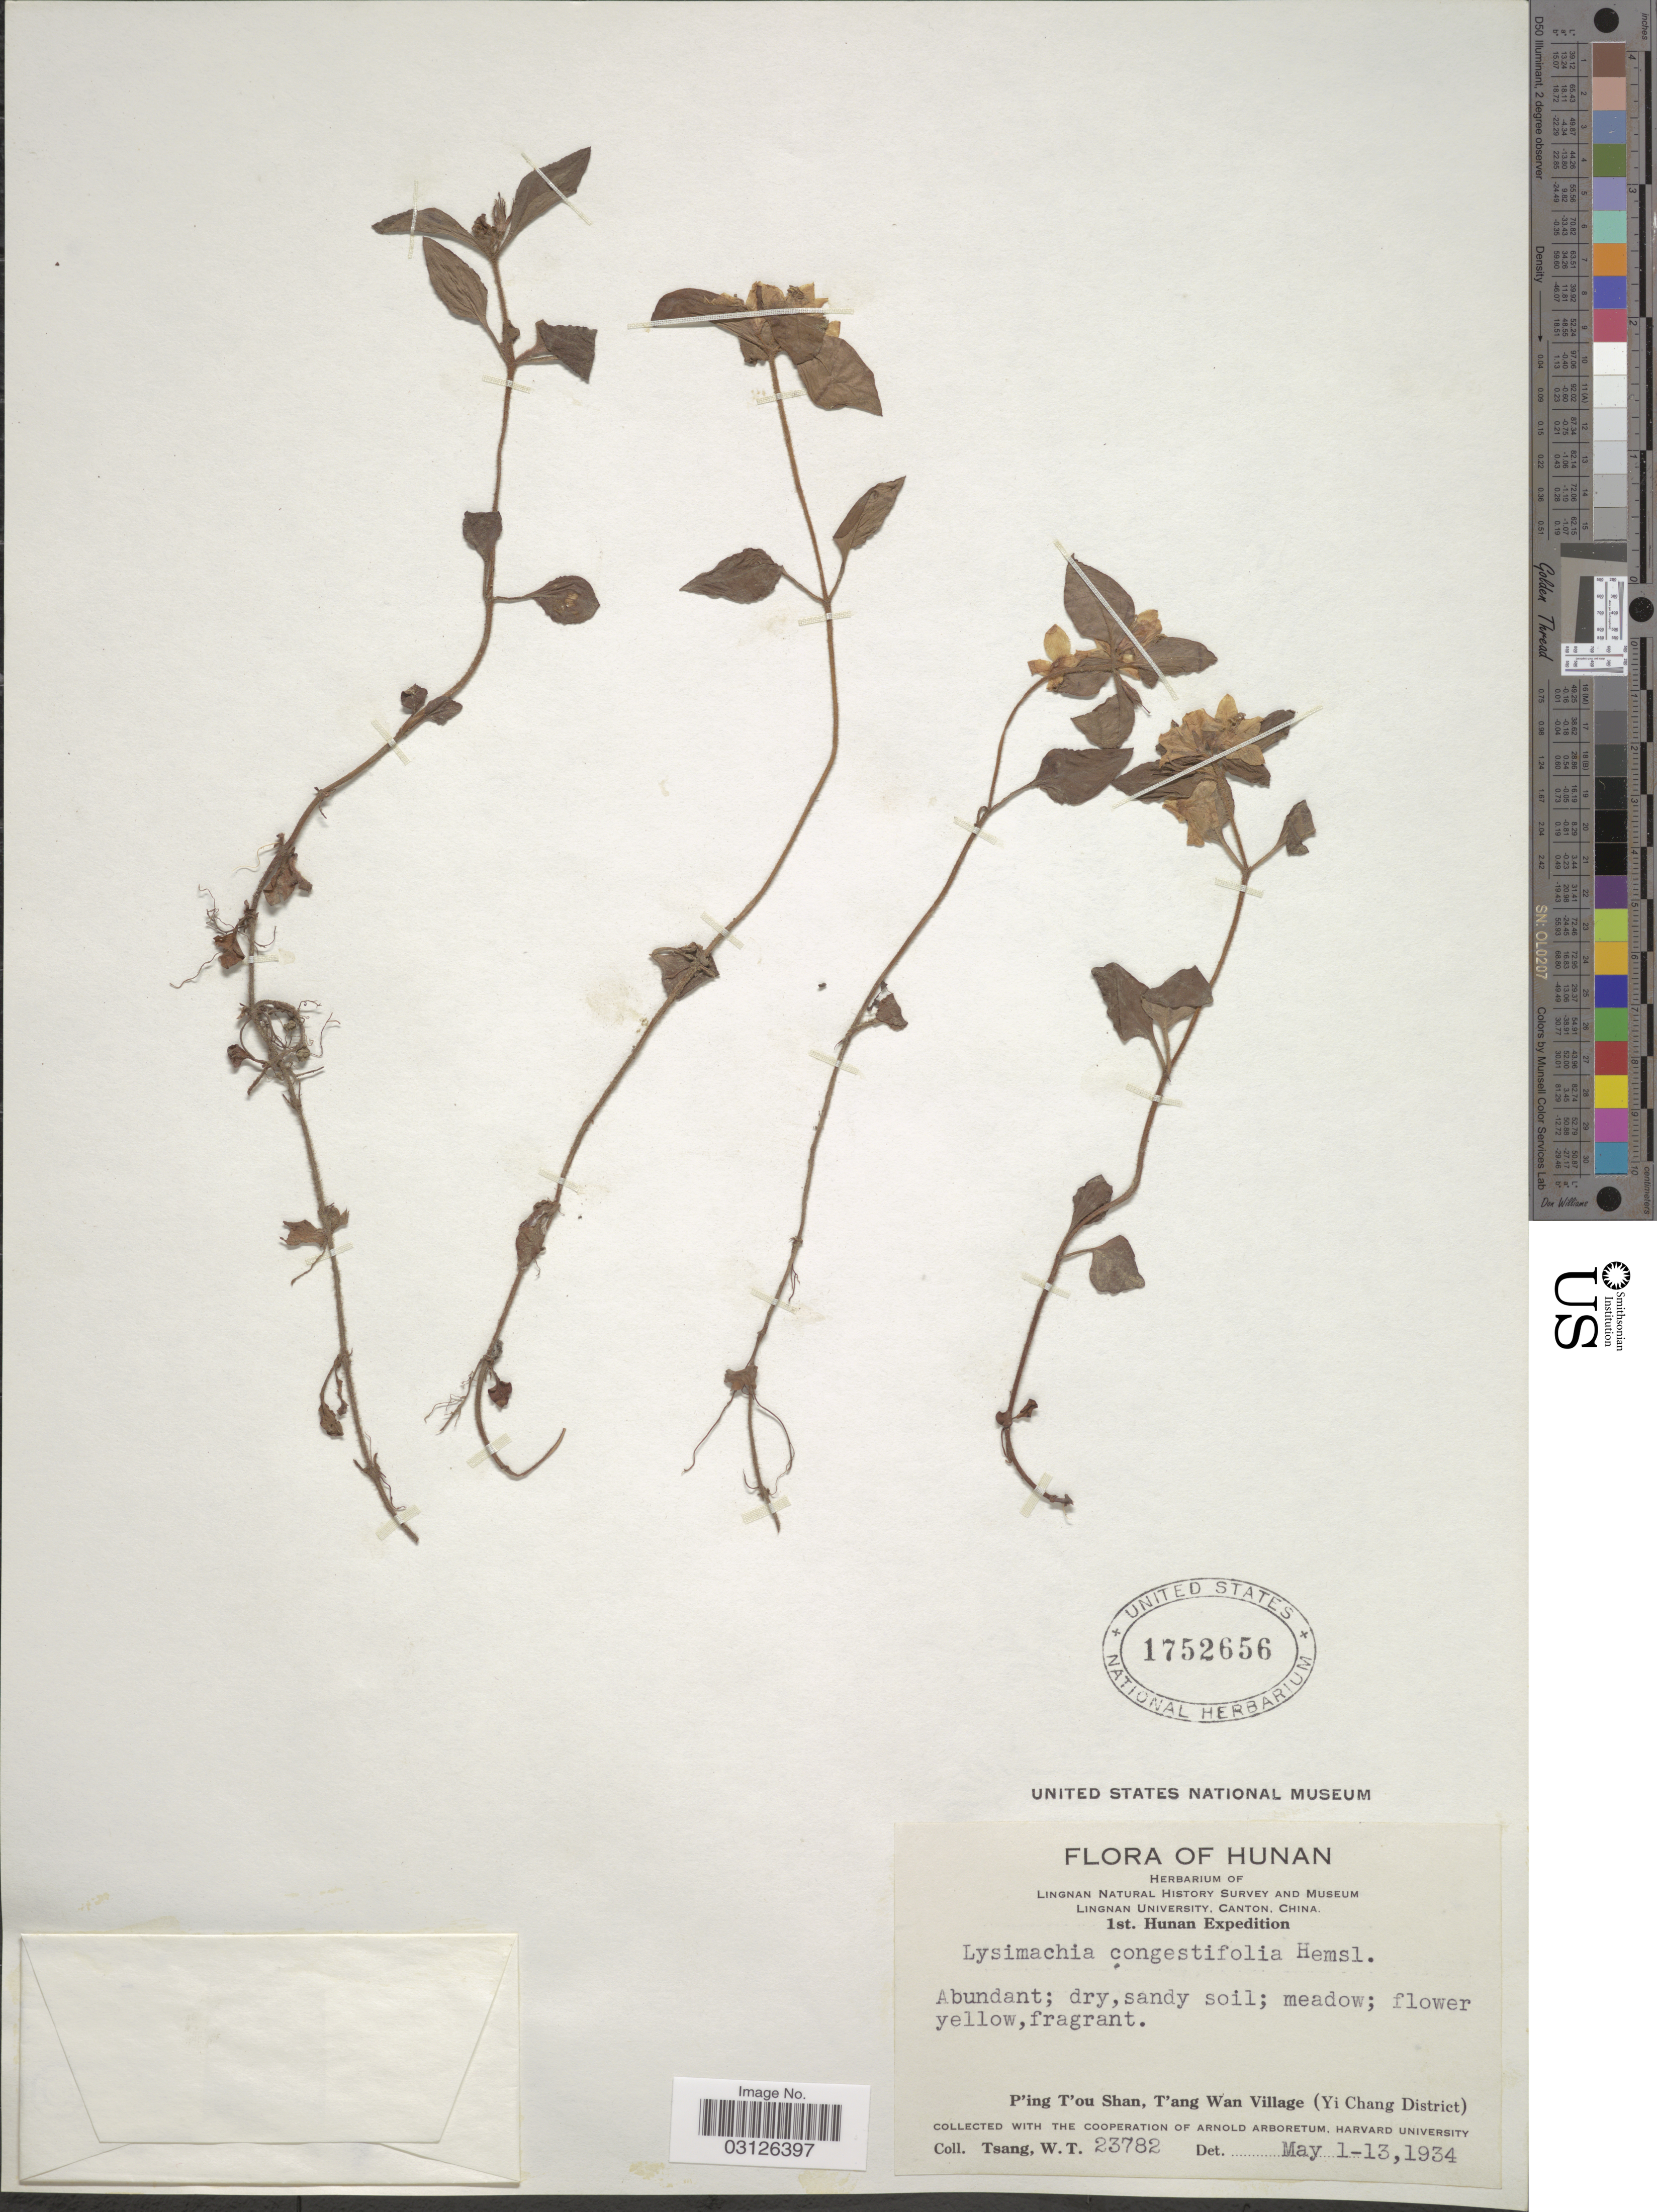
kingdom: Plantae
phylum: Tracheophyta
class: Magnoliopsida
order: Ericales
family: Primulaceae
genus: Lysimachia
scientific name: Lysimachia congestiflora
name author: Hemsl.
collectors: W. T. Tsang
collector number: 23782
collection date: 1934-05-01/1934-05-13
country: China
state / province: Hunan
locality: P'ing T'ou Shan, T'ang Wan Village (Yi Chang District).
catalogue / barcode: US 1752656